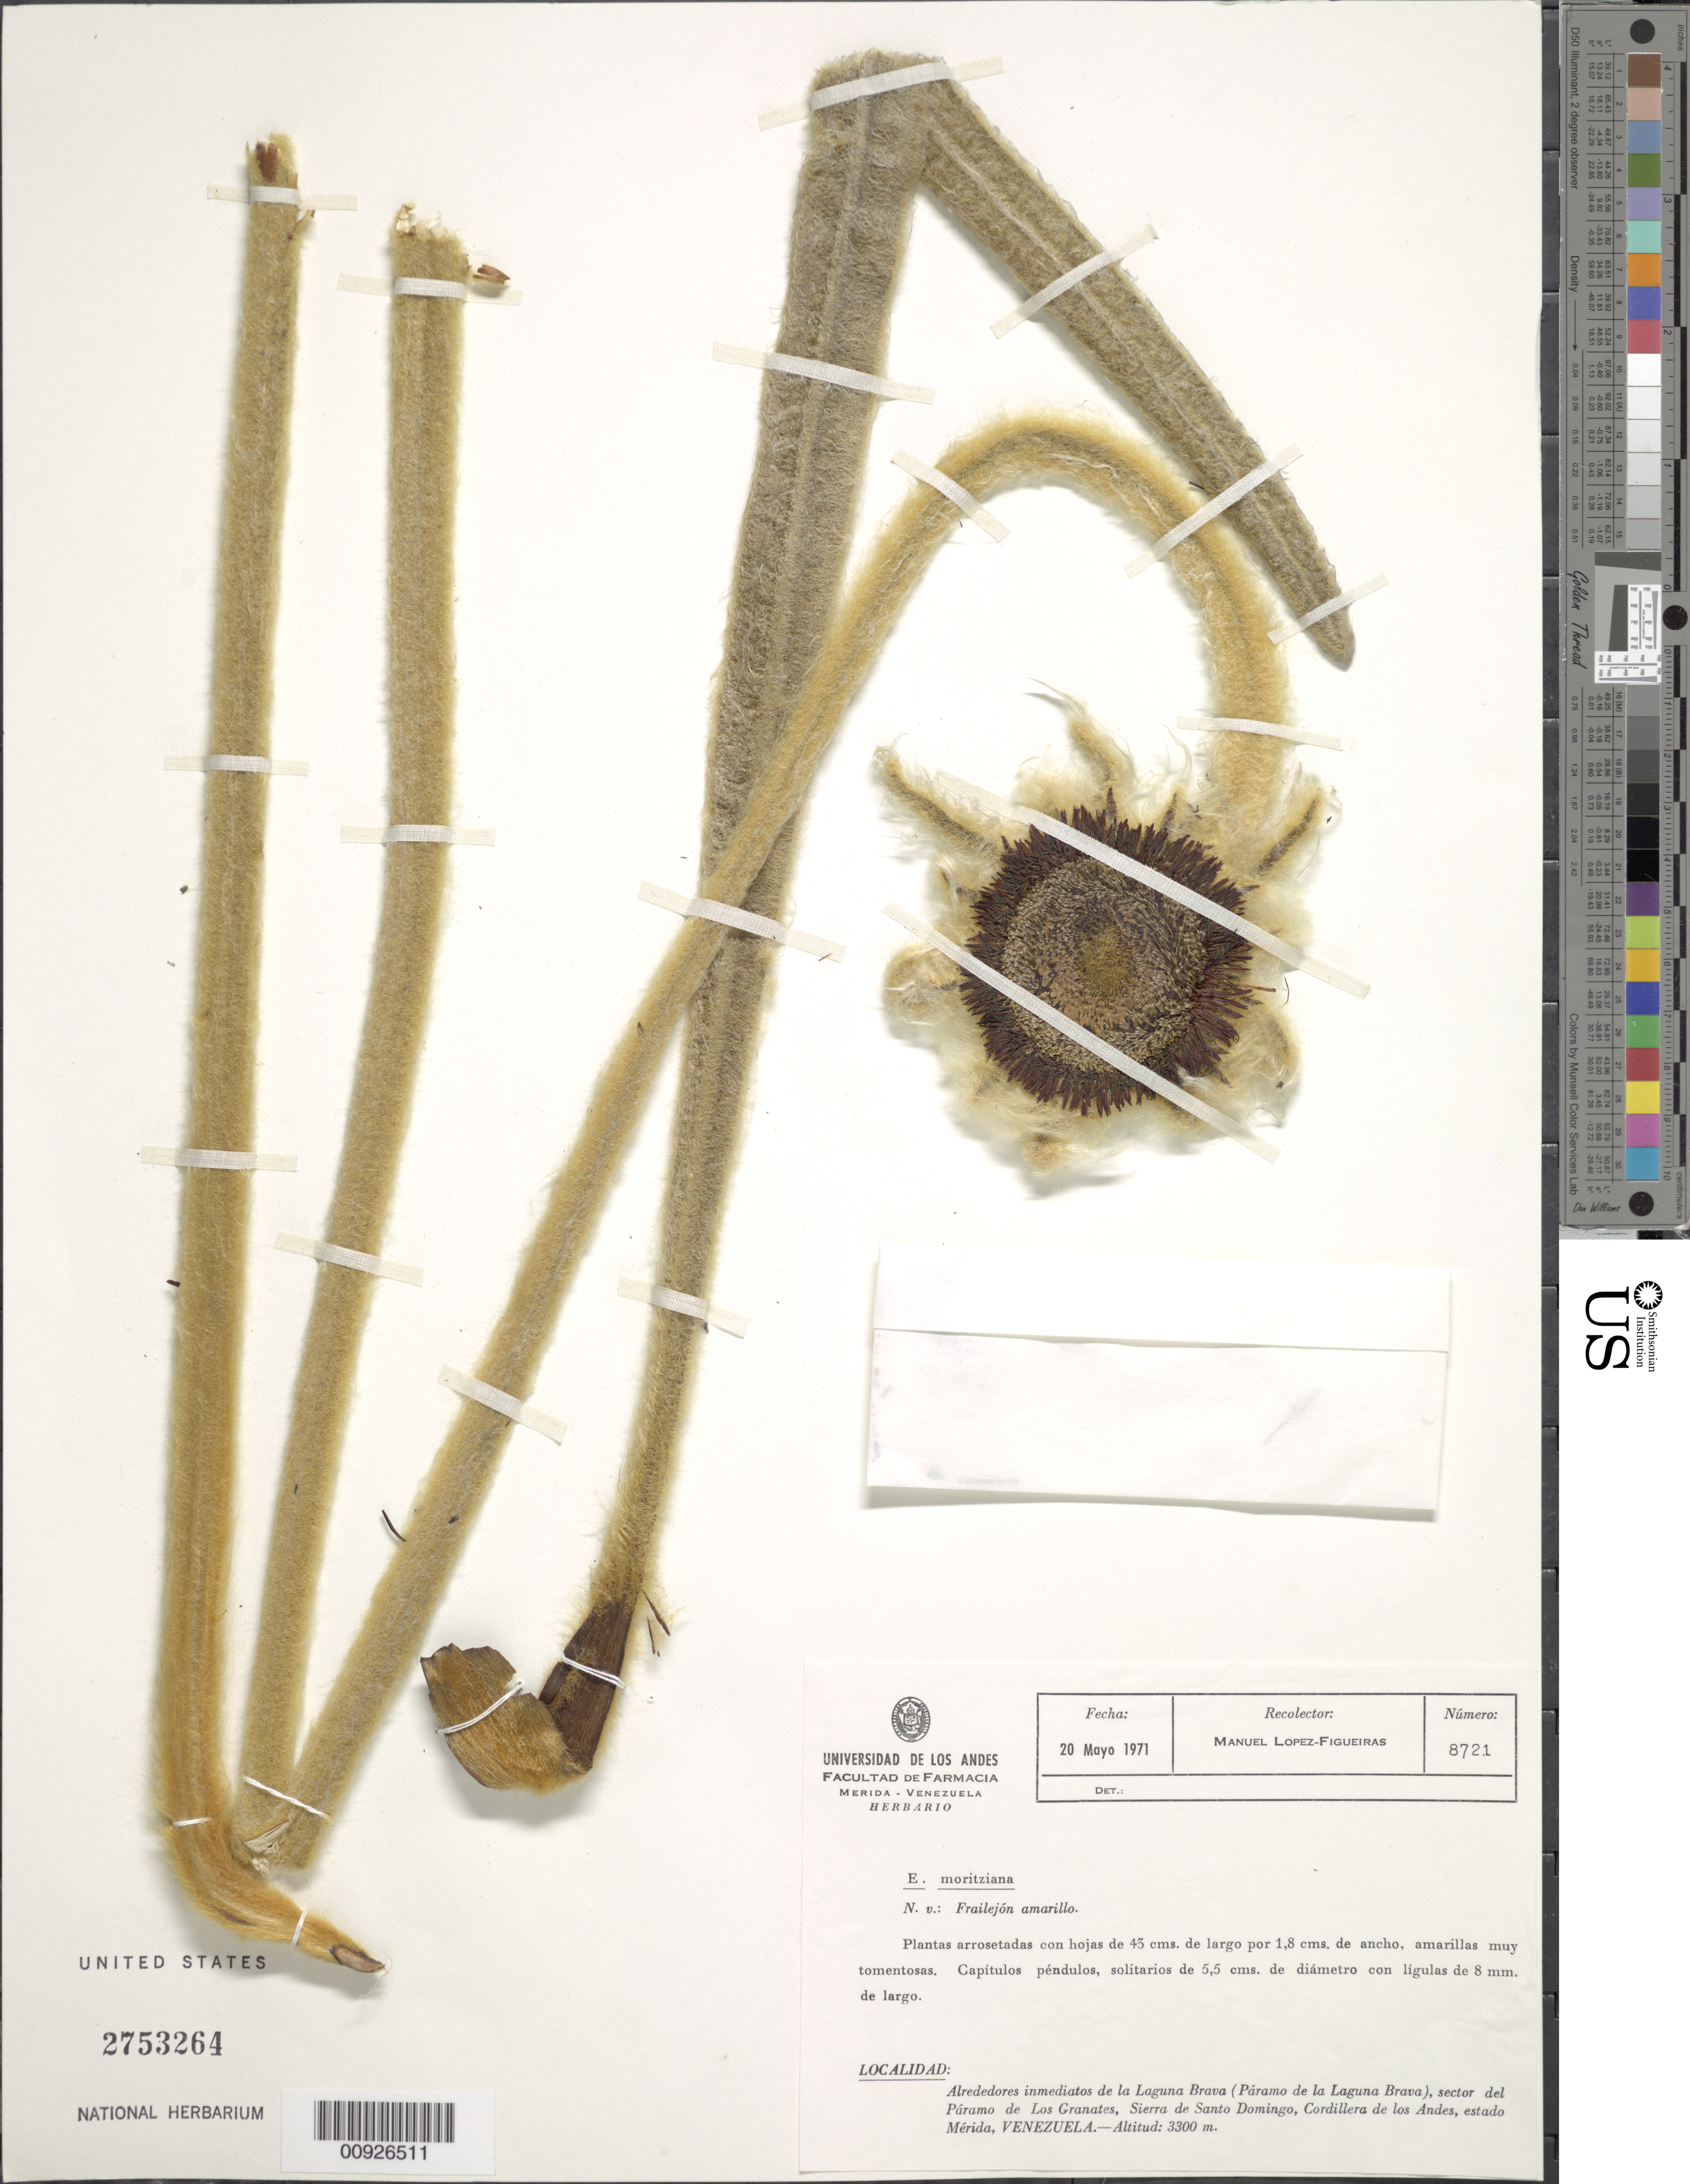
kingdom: Plantae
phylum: Tracheophyta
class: Magnoliopsida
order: Asterales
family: Asteraceae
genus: Coespeletia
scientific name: Coespeletia moritziana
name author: (Sch. Bip. ex Wedd.) Cuatrec.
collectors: M. López Figueiras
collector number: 8721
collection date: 1971-05-20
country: Venezuela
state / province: Mérida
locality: P. de los Granates. Alrededores inmediatos de la Laguna La Brava (Páramo de la Laguna Brava), sector del Páramo de los Granates, Sierra de Santo Domingo, Cordillera de los Andes.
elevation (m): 3300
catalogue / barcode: US 2753264